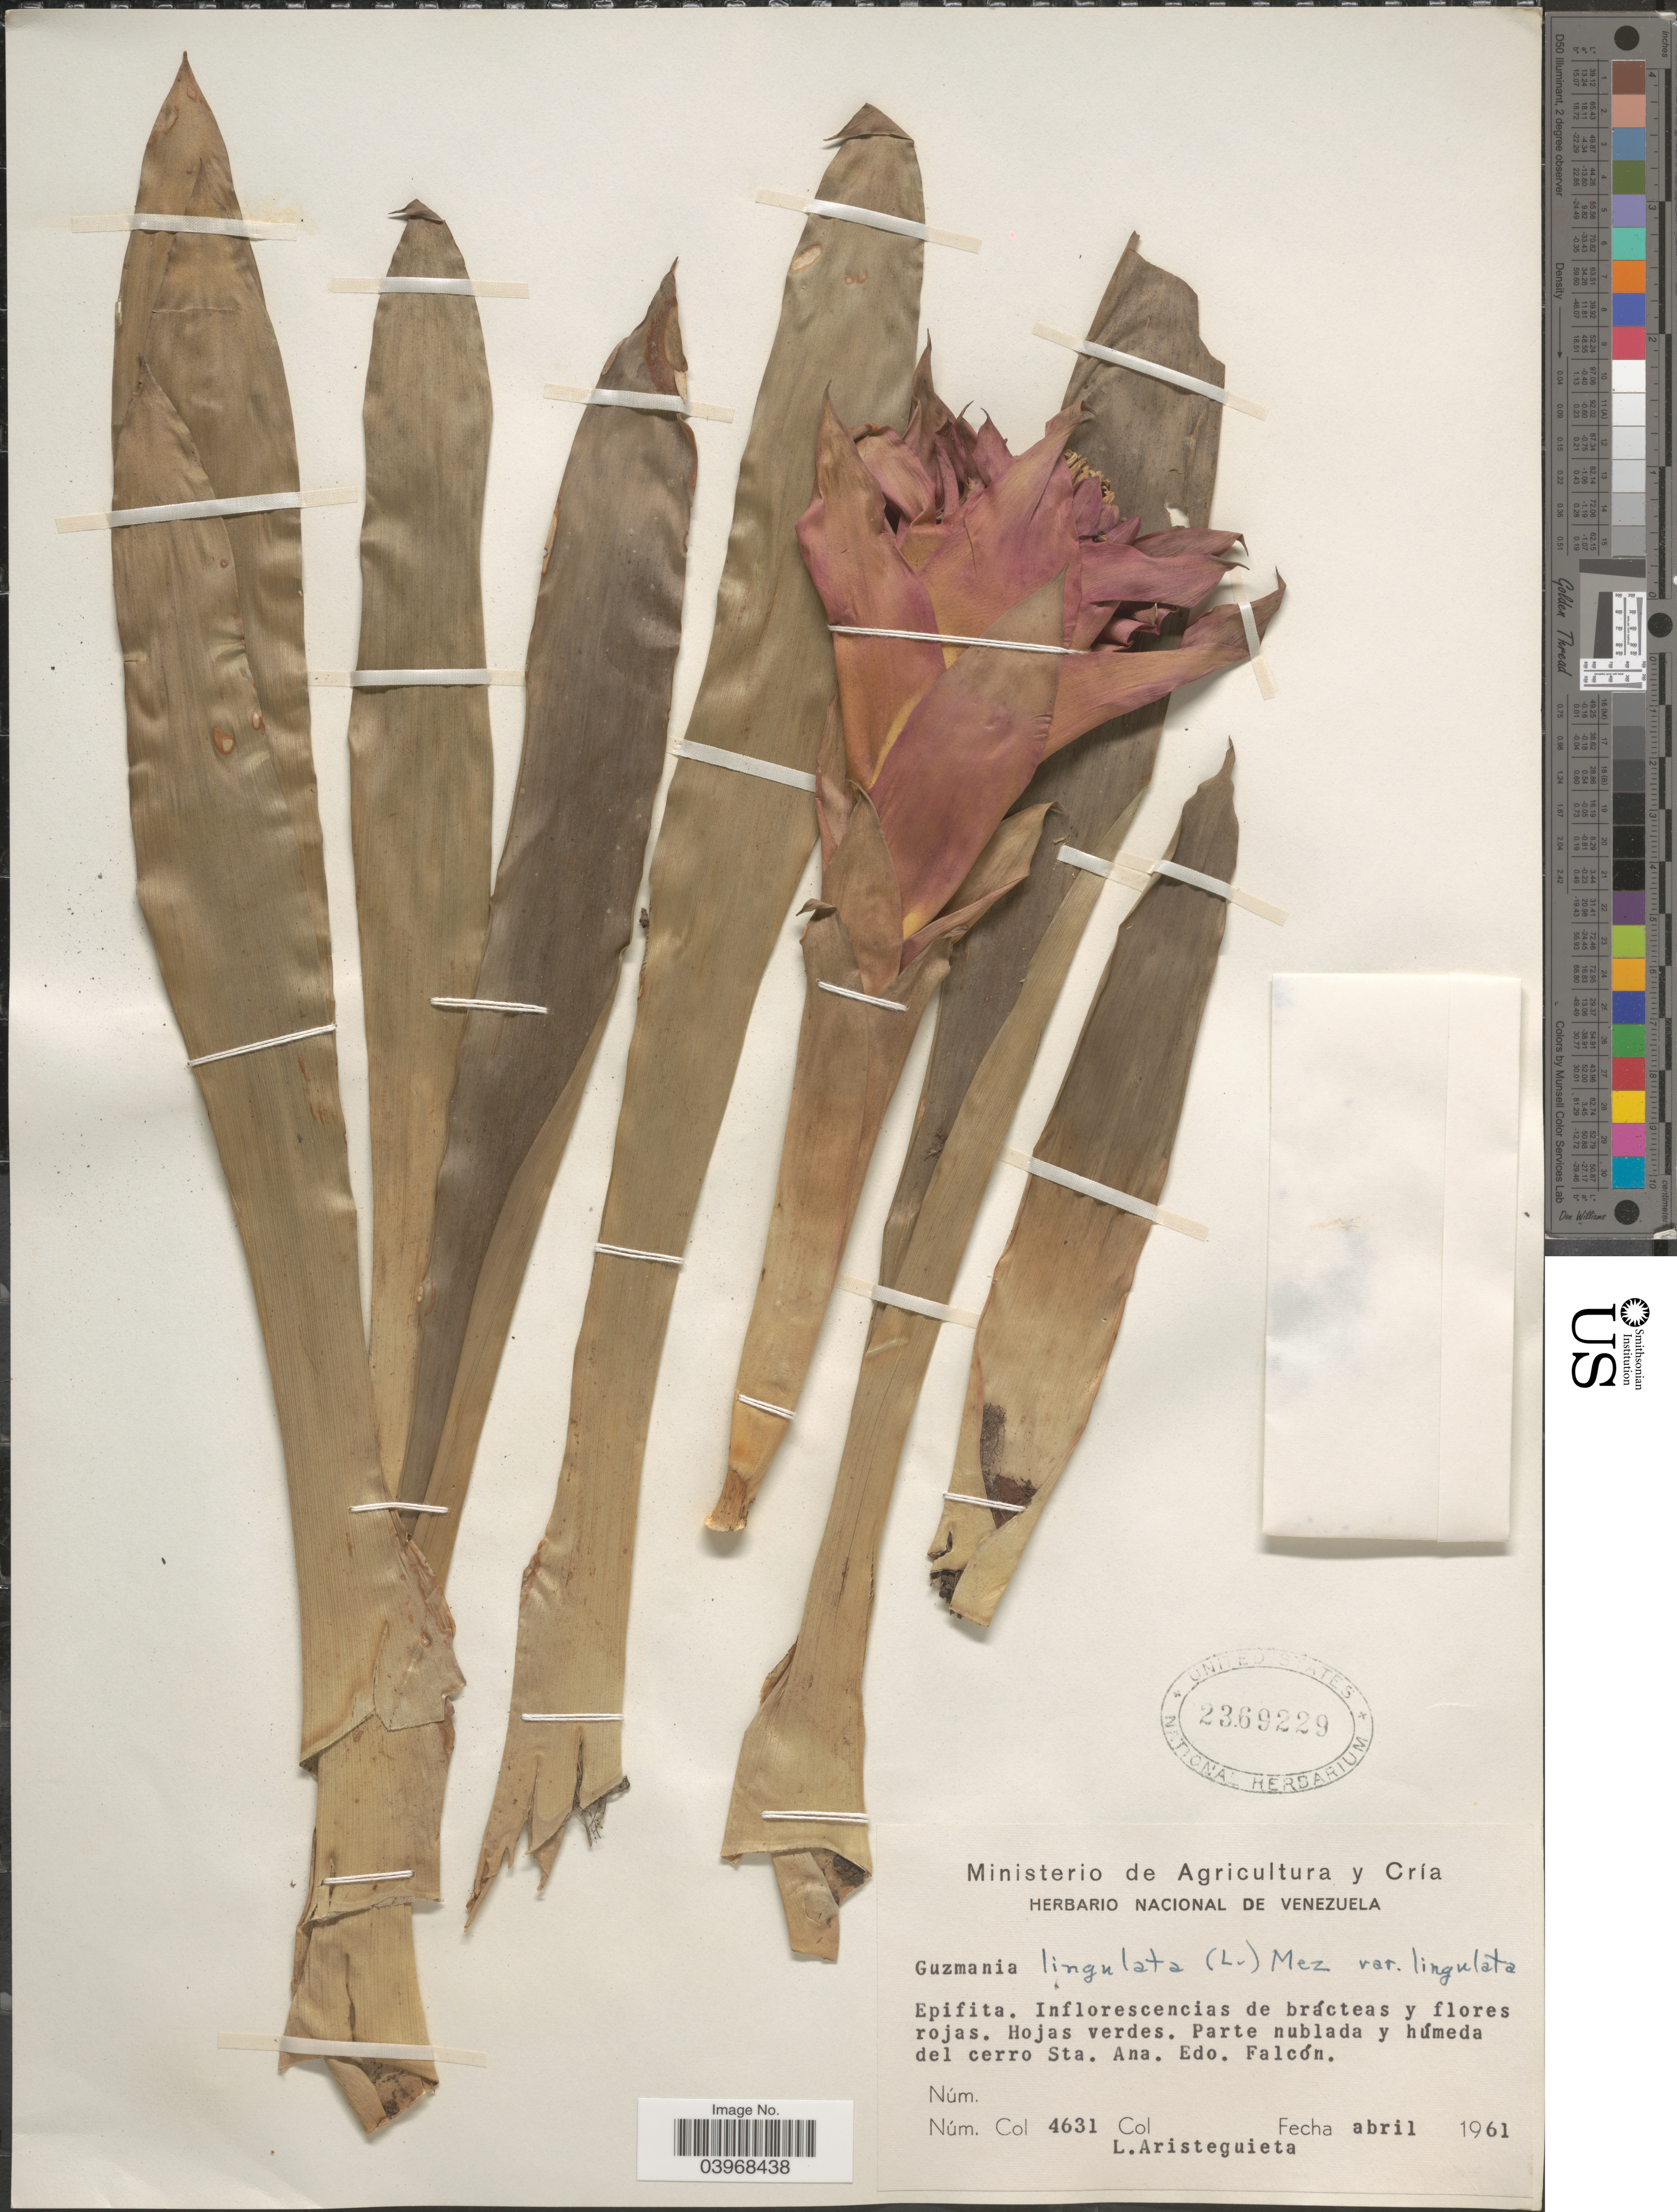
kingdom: Plantae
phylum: Tracheophyta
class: Liliopsida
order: Poales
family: Bromeliaceae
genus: Guzmania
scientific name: Guzmania lingulata var. lingulata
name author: (L.) Mez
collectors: L. Aristeguieta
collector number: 4631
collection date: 1961-04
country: Venezuela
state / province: Falcon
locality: Cerro Sta. Ana.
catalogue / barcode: US 2369229